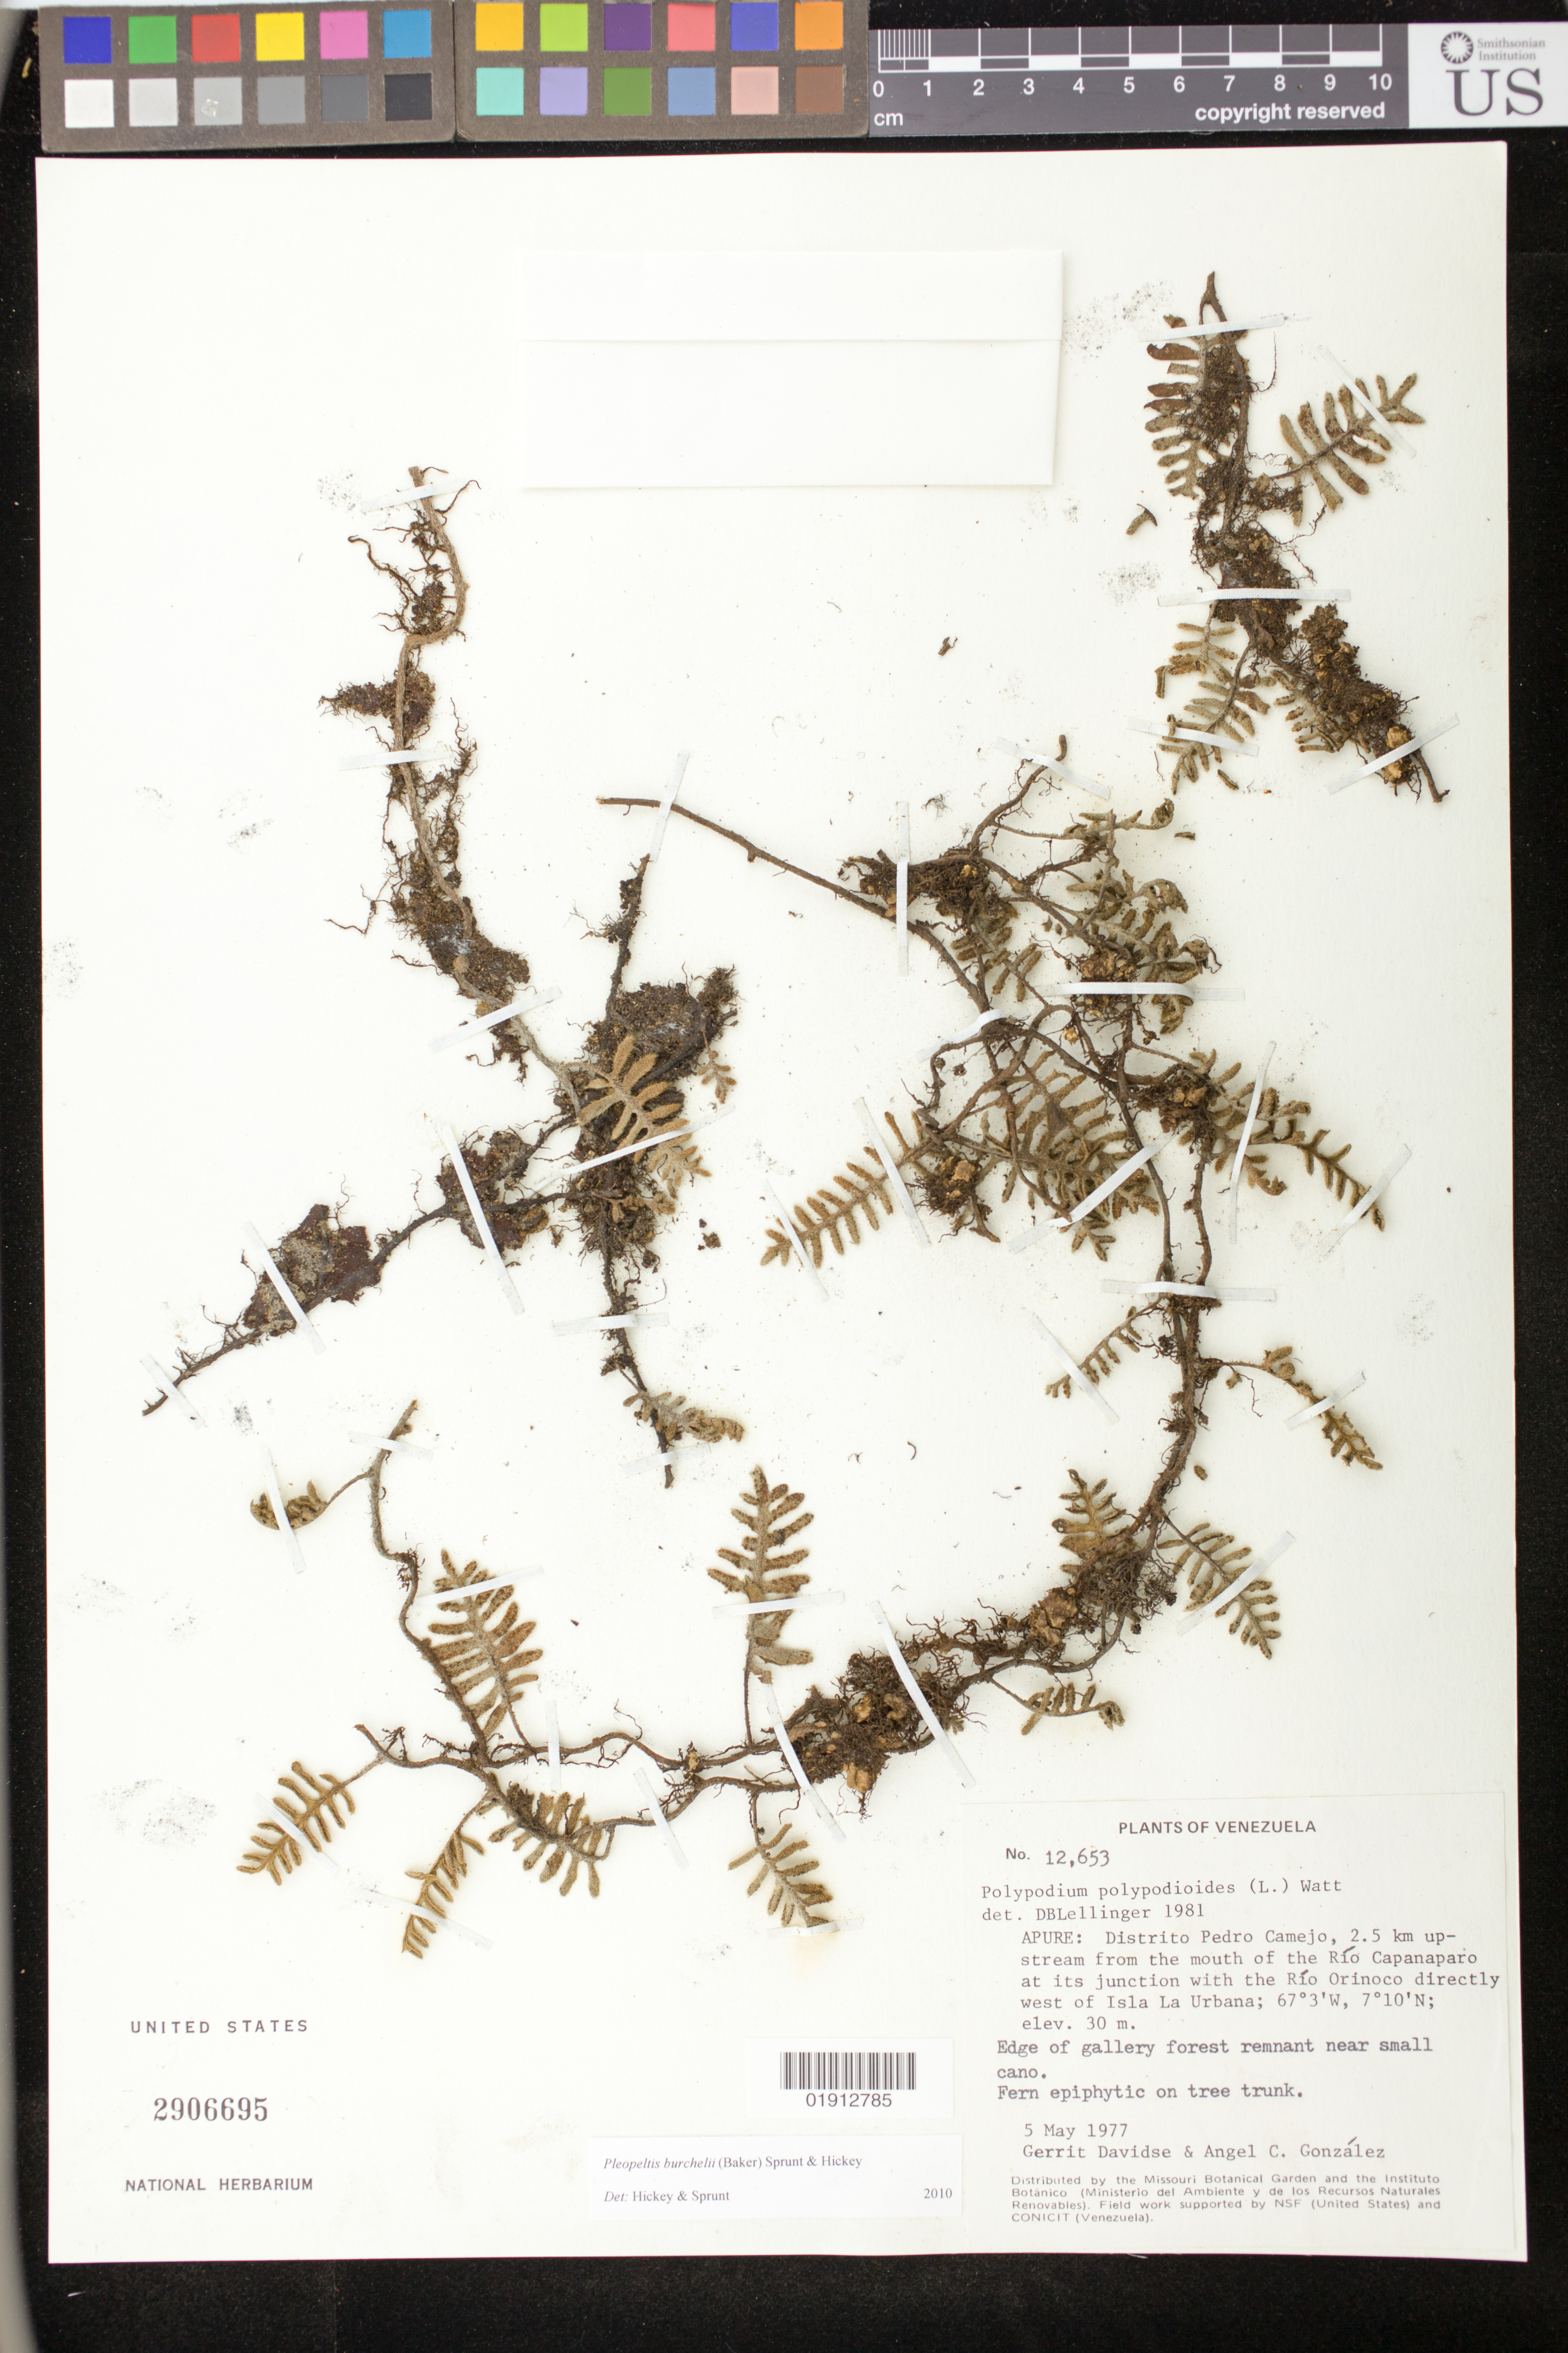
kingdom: Plantae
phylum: Tracheophyta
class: Polypodiopsida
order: Polypodiales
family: Polypodiaceae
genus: Pleopeltis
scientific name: Pleopeltis burchellii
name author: (Baker) Sprunt & Hickey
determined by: Hickey, R. J.; Sprunt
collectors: G. Davidse & A. C. González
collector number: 12653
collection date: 1977-05-05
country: Venezuela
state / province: Apure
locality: Distrito Pedro Camejo, 2.5 km upstream from the mouth of the Rio Cananaparo at its junction with the Rio Orinoco directly west of Isla La Urbana.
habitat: Edge of gallery forest remnant near small cano.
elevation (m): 30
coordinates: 7 10 N, 67 3 W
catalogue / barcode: US 2906695